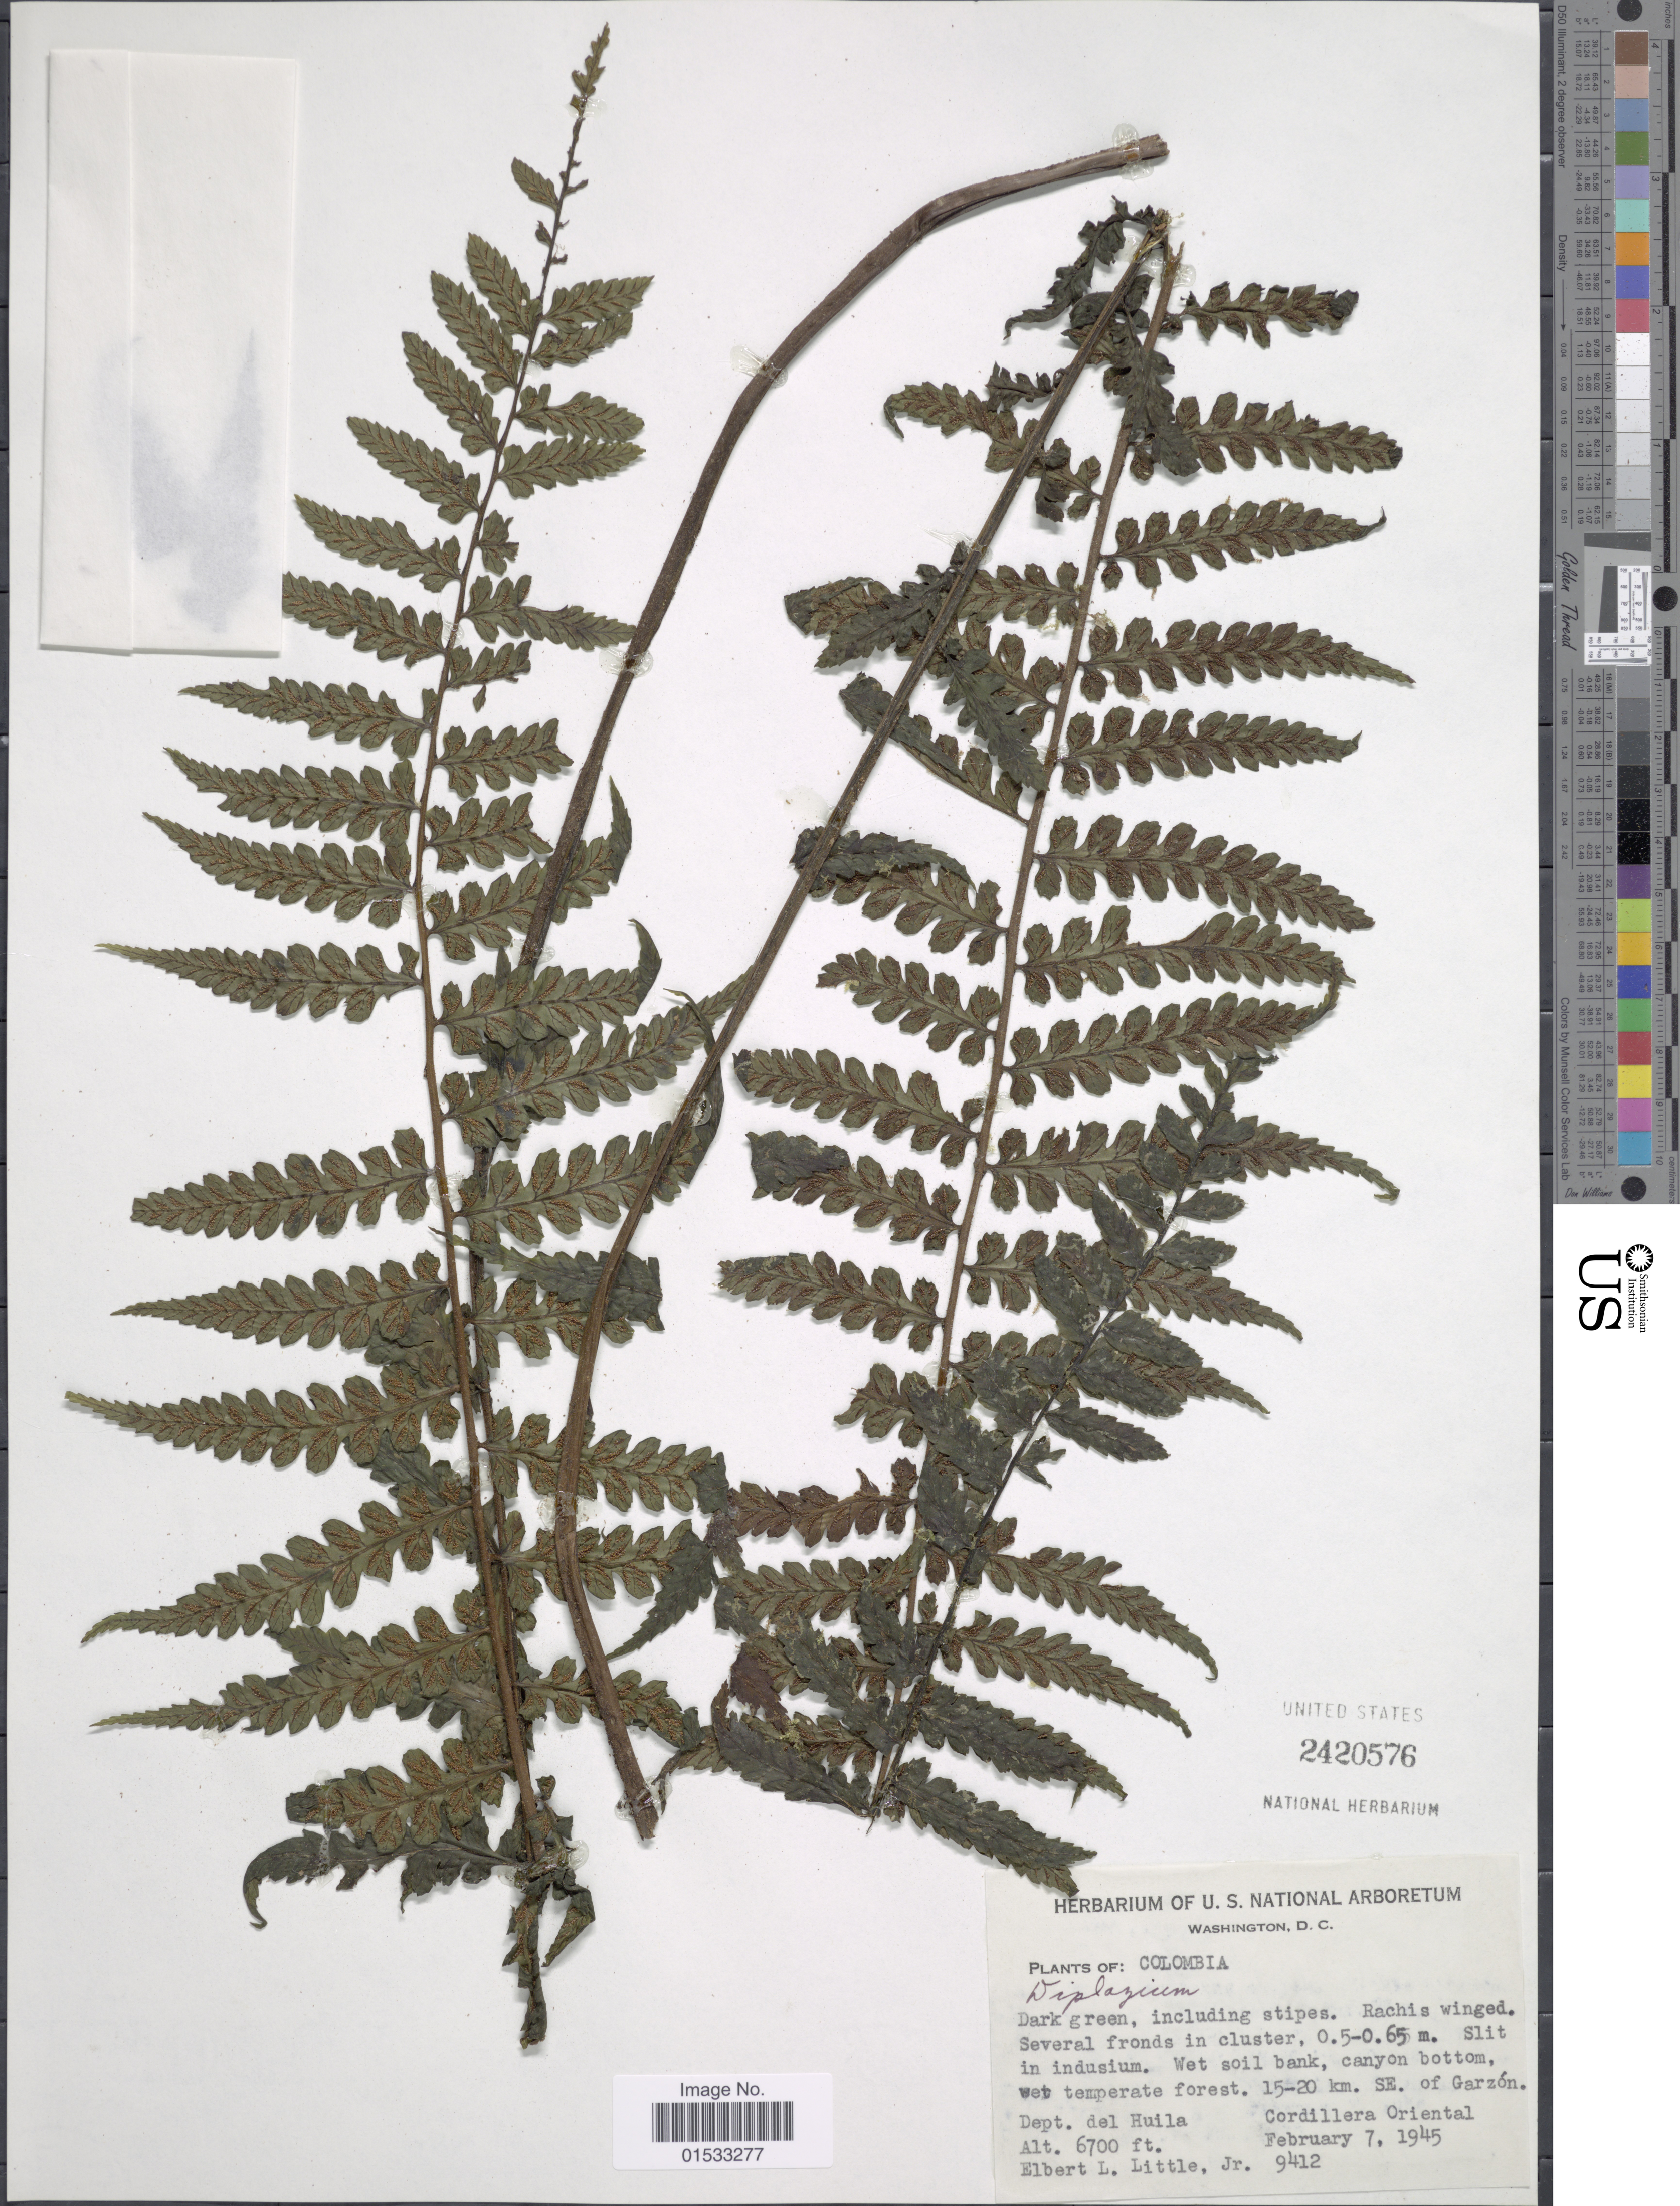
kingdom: Plantae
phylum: Tracheophyta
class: Polypodiopsida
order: Polypodiales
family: Athyriaceae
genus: Diplazium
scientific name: Diplazium sp.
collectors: E. L. Little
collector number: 9412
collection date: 1945-02-07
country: Colombia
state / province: Huila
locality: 15-20 km. SE. of Garzón, Cordillera Oriental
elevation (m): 2042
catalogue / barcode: US 2420576